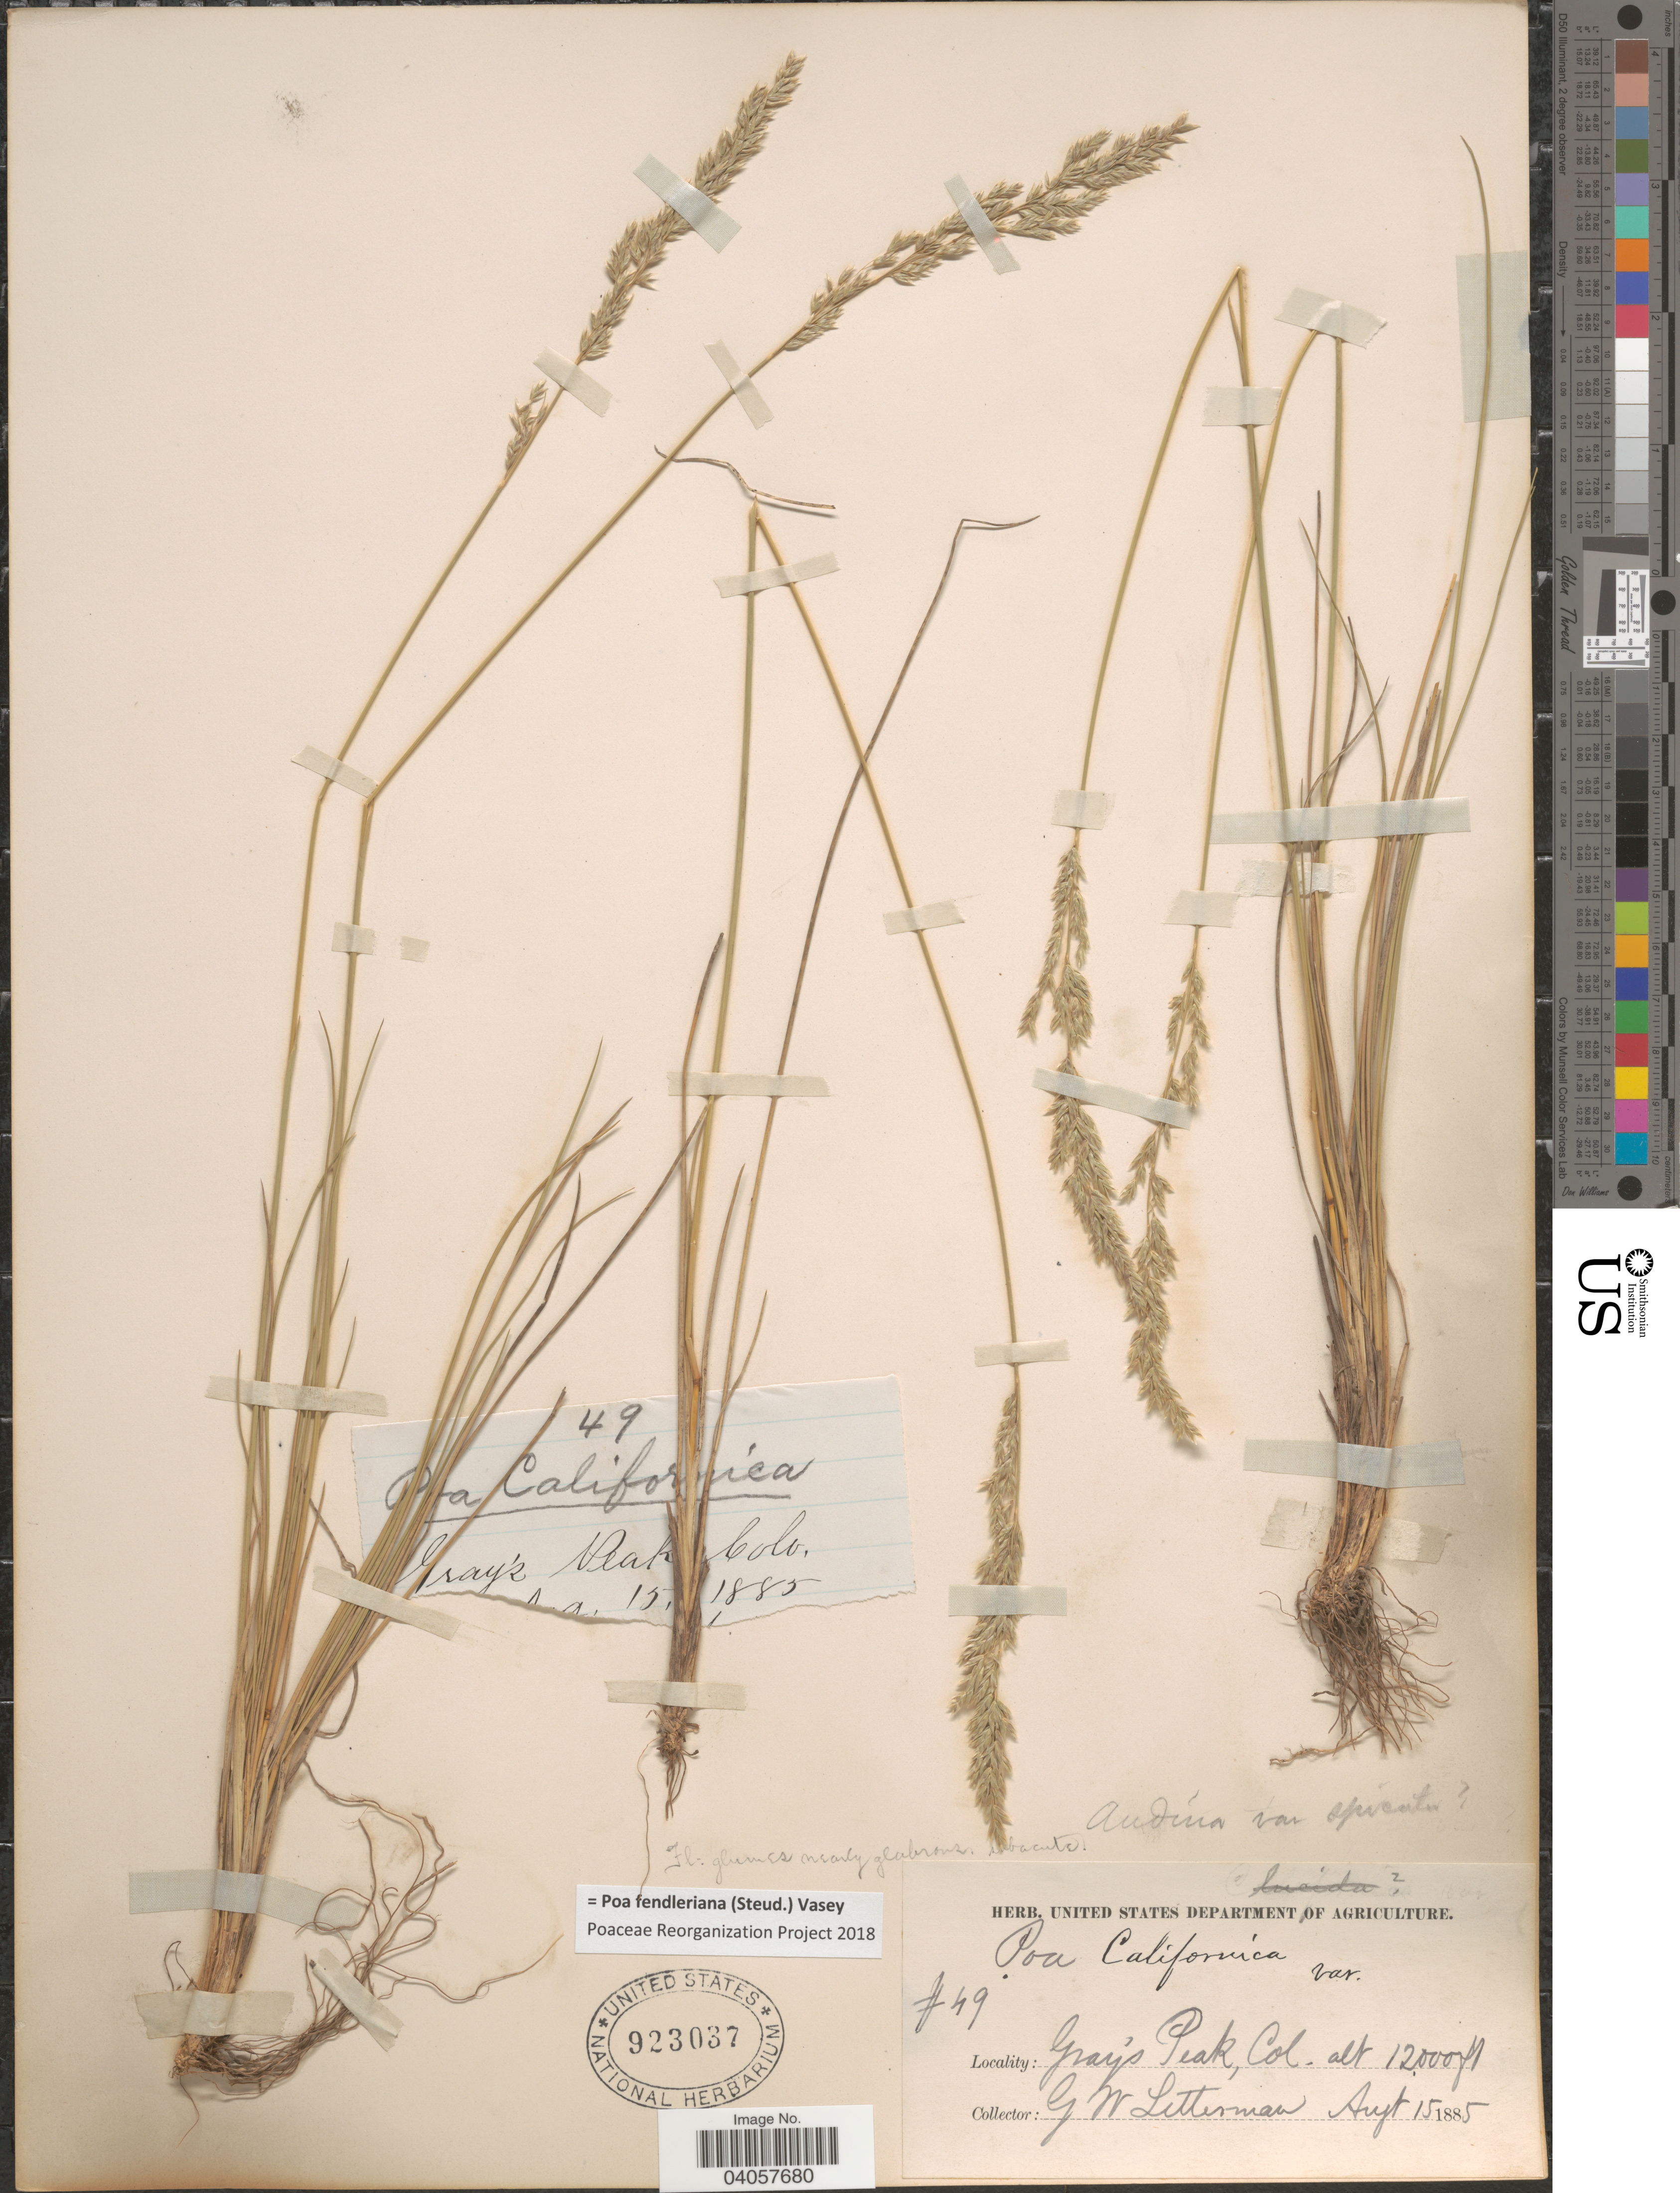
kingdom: Plantae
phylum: Tracheophyta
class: Liliopsida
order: Poales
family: Poaceae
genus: Poa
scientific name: Poa fendleriana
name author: (Steud.) Vasey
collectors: G. W. Letterman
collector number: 49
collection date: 1885-08-15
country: United States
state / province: Colorado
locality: Gray's Peak.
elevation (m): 3658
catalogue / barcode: US 923037